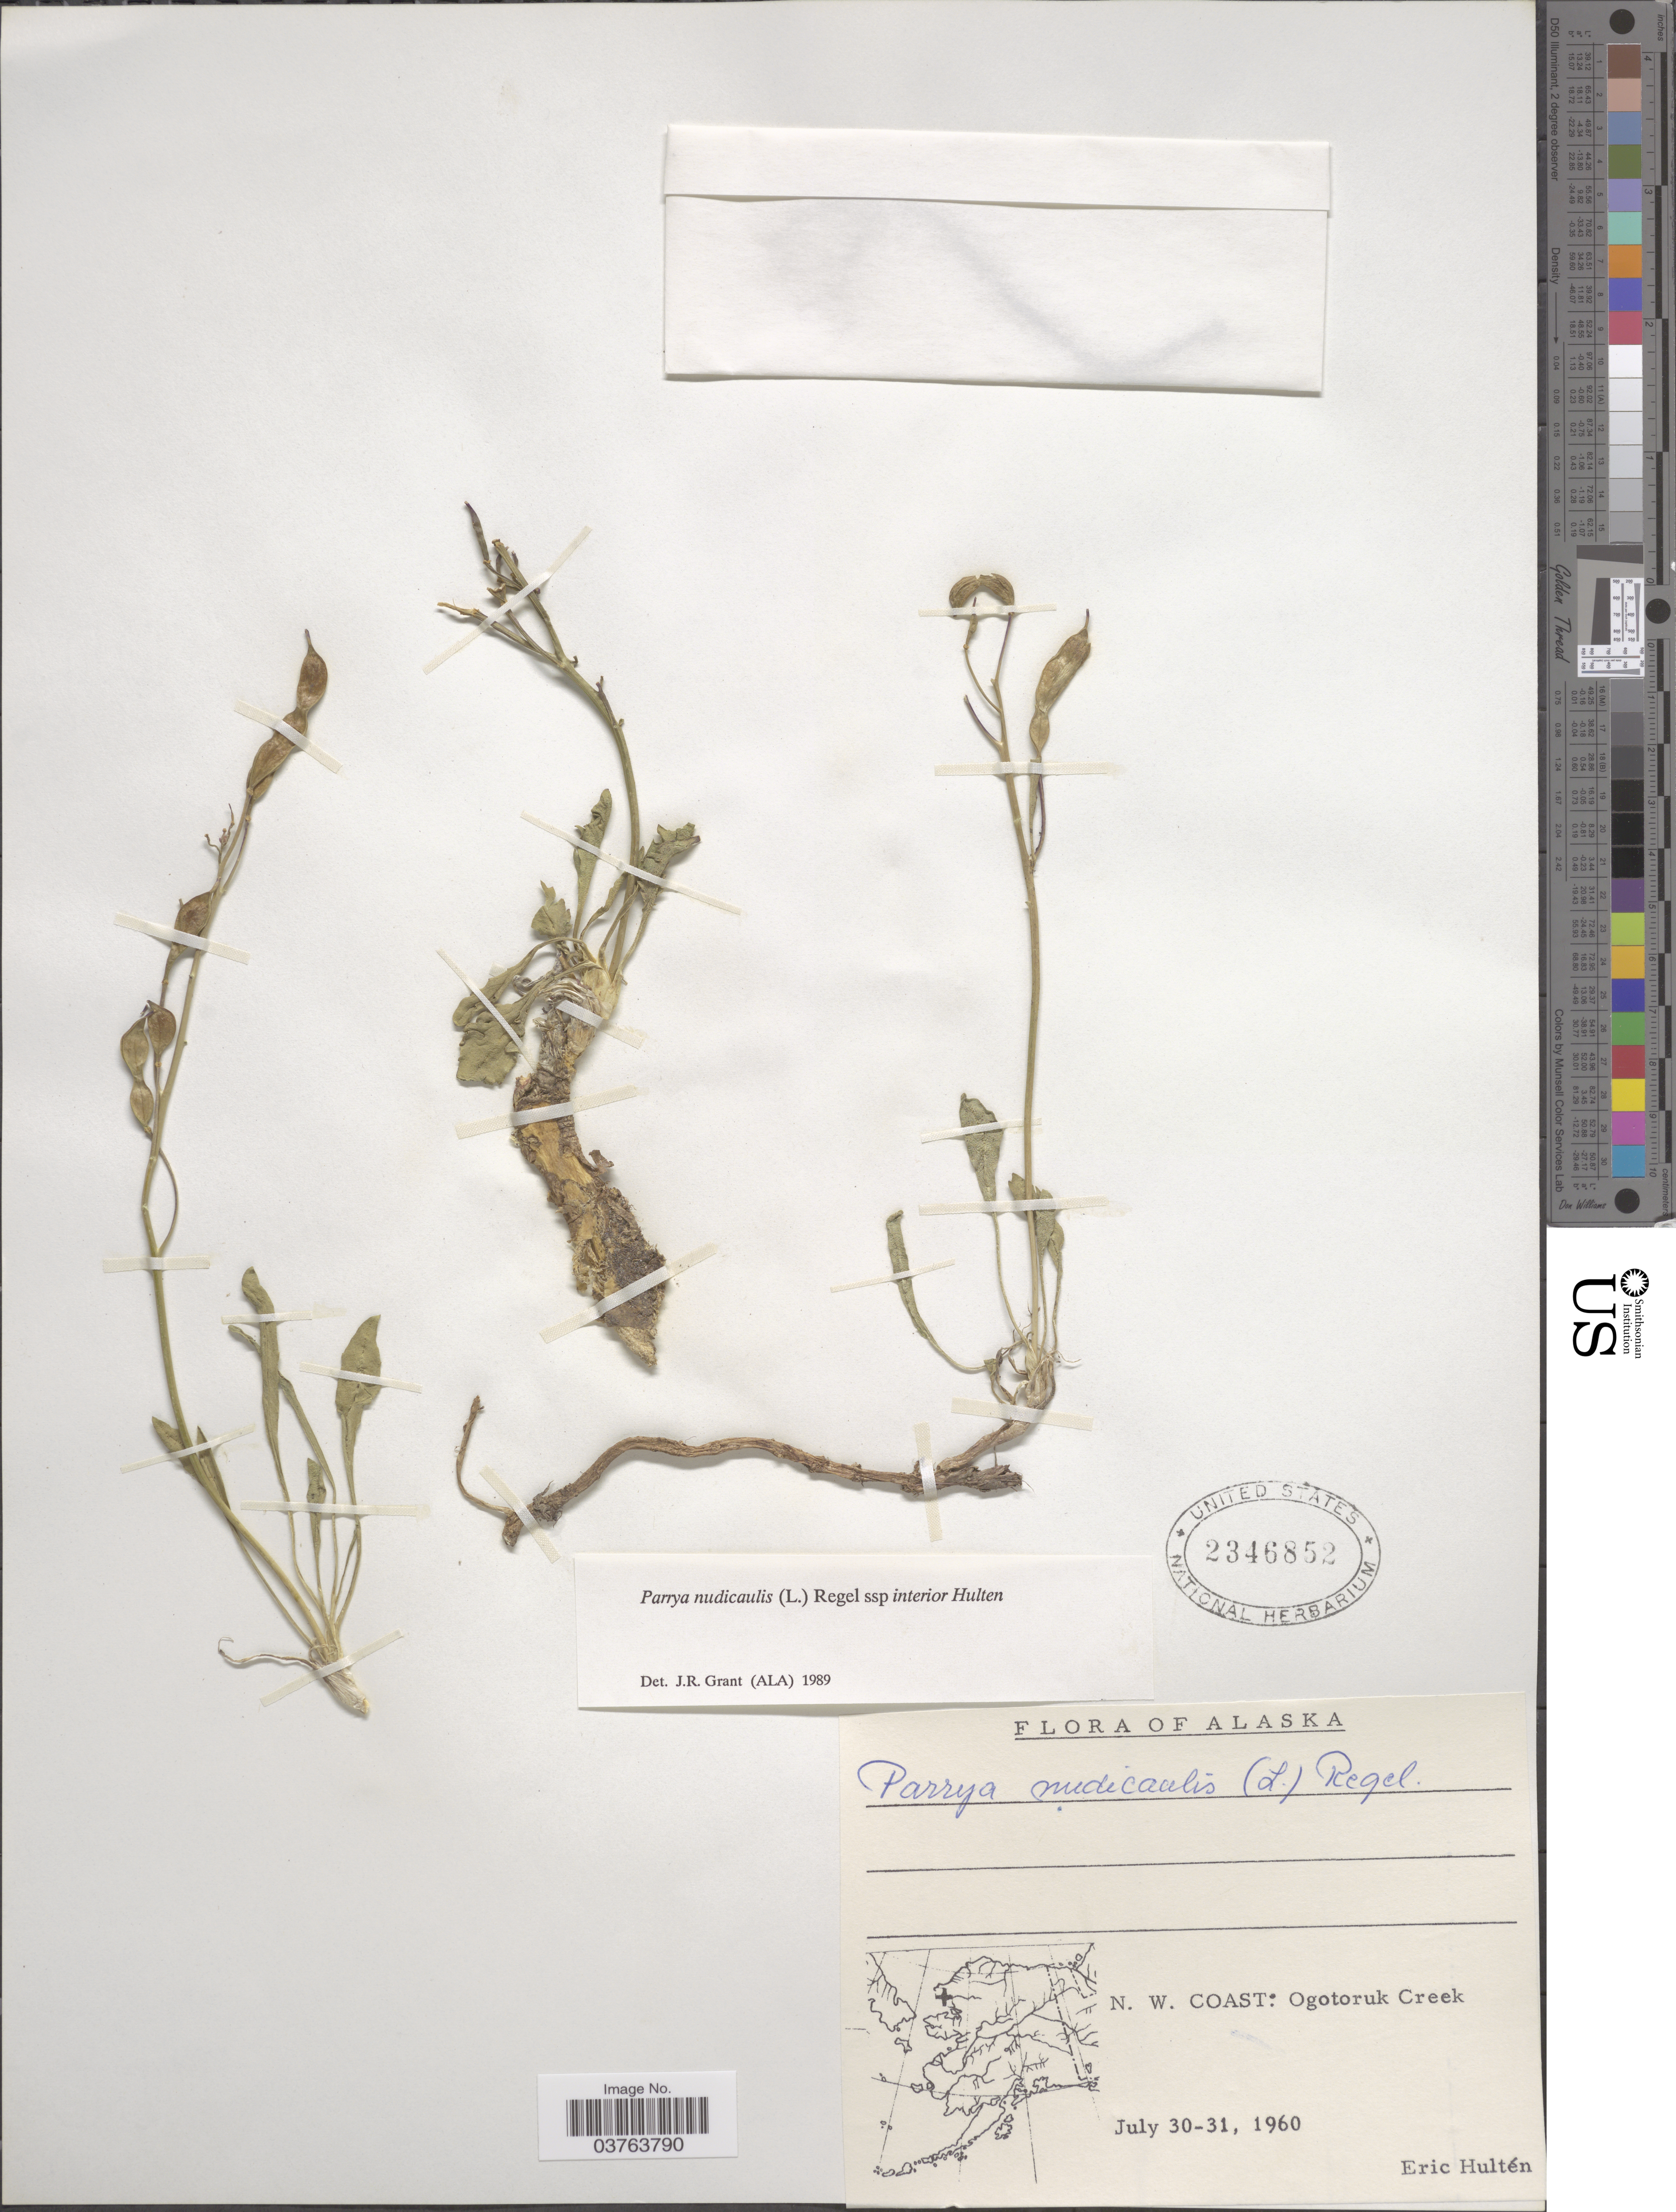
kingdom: Plantae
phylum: Tracheophyta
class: Magnoliopsida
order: Brassicales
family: Brassicaceae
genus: Parrya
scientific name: Parrya nudicaulis subsp. interior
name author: Hultén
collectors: E. G. Hultén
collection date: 1960-07-30/1960-07-31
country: United States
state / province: Alaska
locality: N. W. Coast: Ogotoruk Creek.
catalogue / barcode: US 2346852